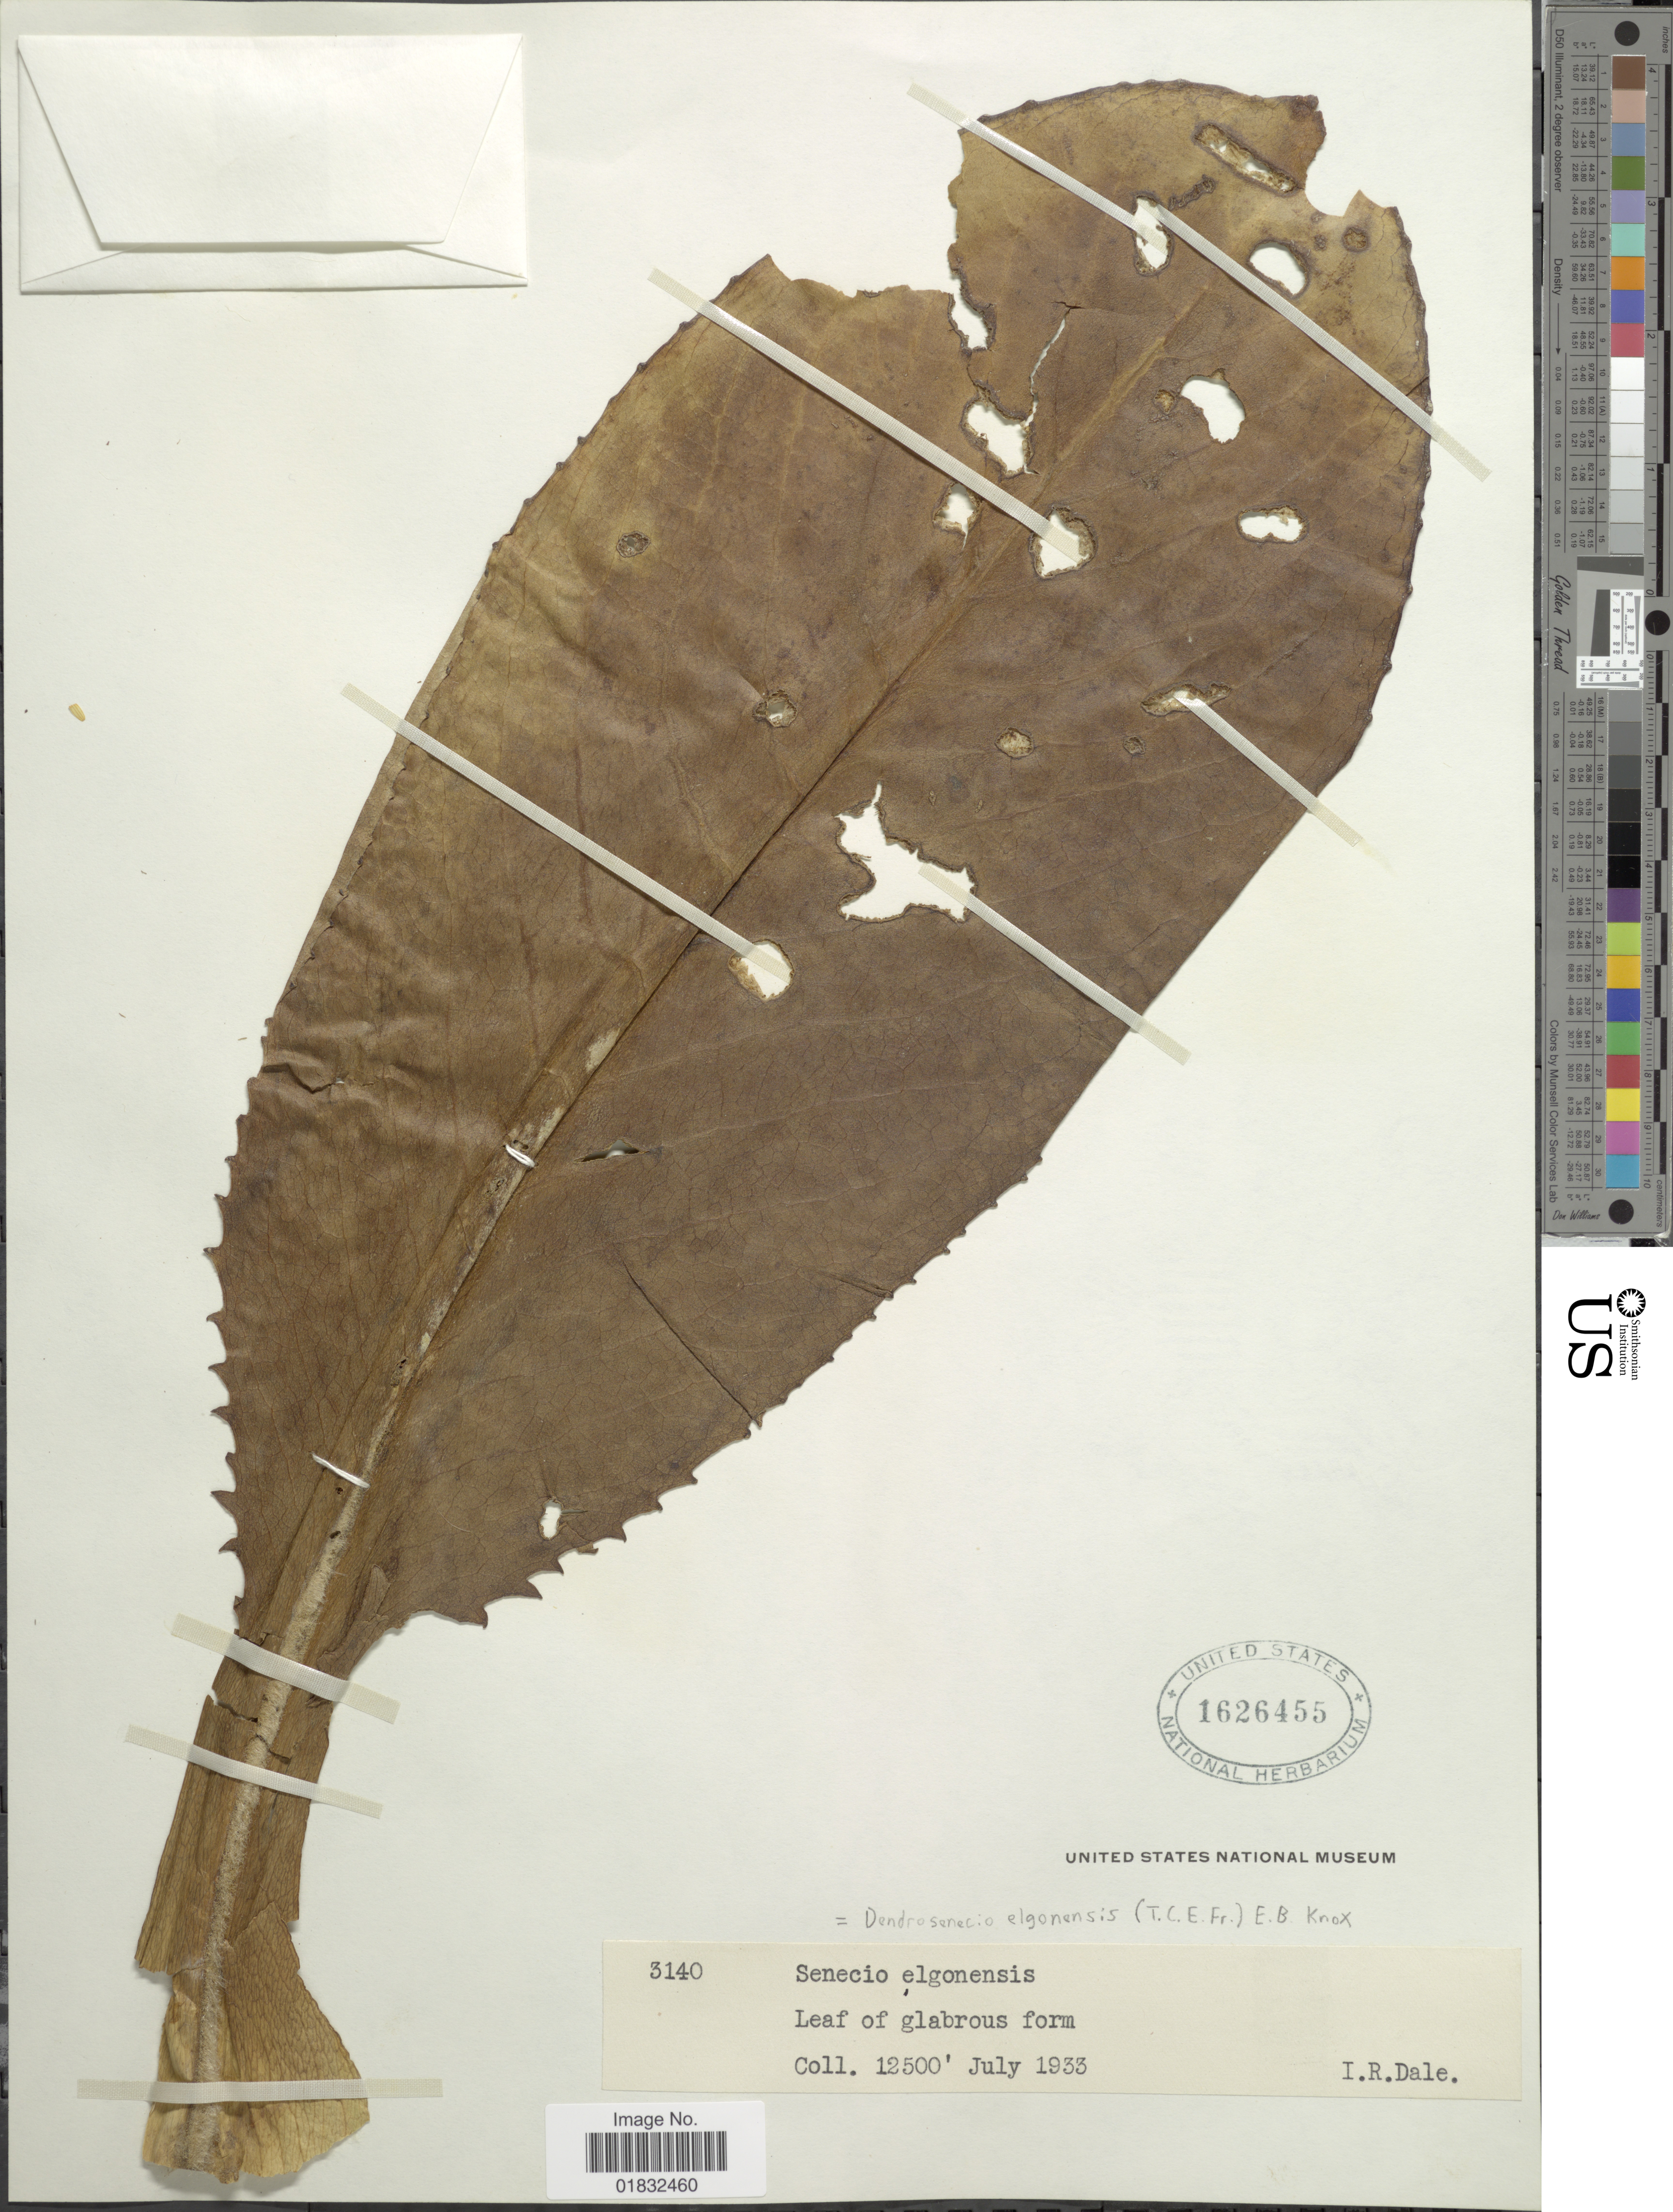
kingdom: Plantae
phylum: Tracheophyta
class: Magnoliopsida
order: Asterales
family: Asteraceae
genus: Dendrosenecio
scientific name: Dendrosenecio elgonensis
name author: (T.C.E. Fr.) E.B. Knox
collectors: I. Dale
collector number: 3140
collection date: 1933-07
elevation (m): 3810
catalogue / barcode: US 1626455